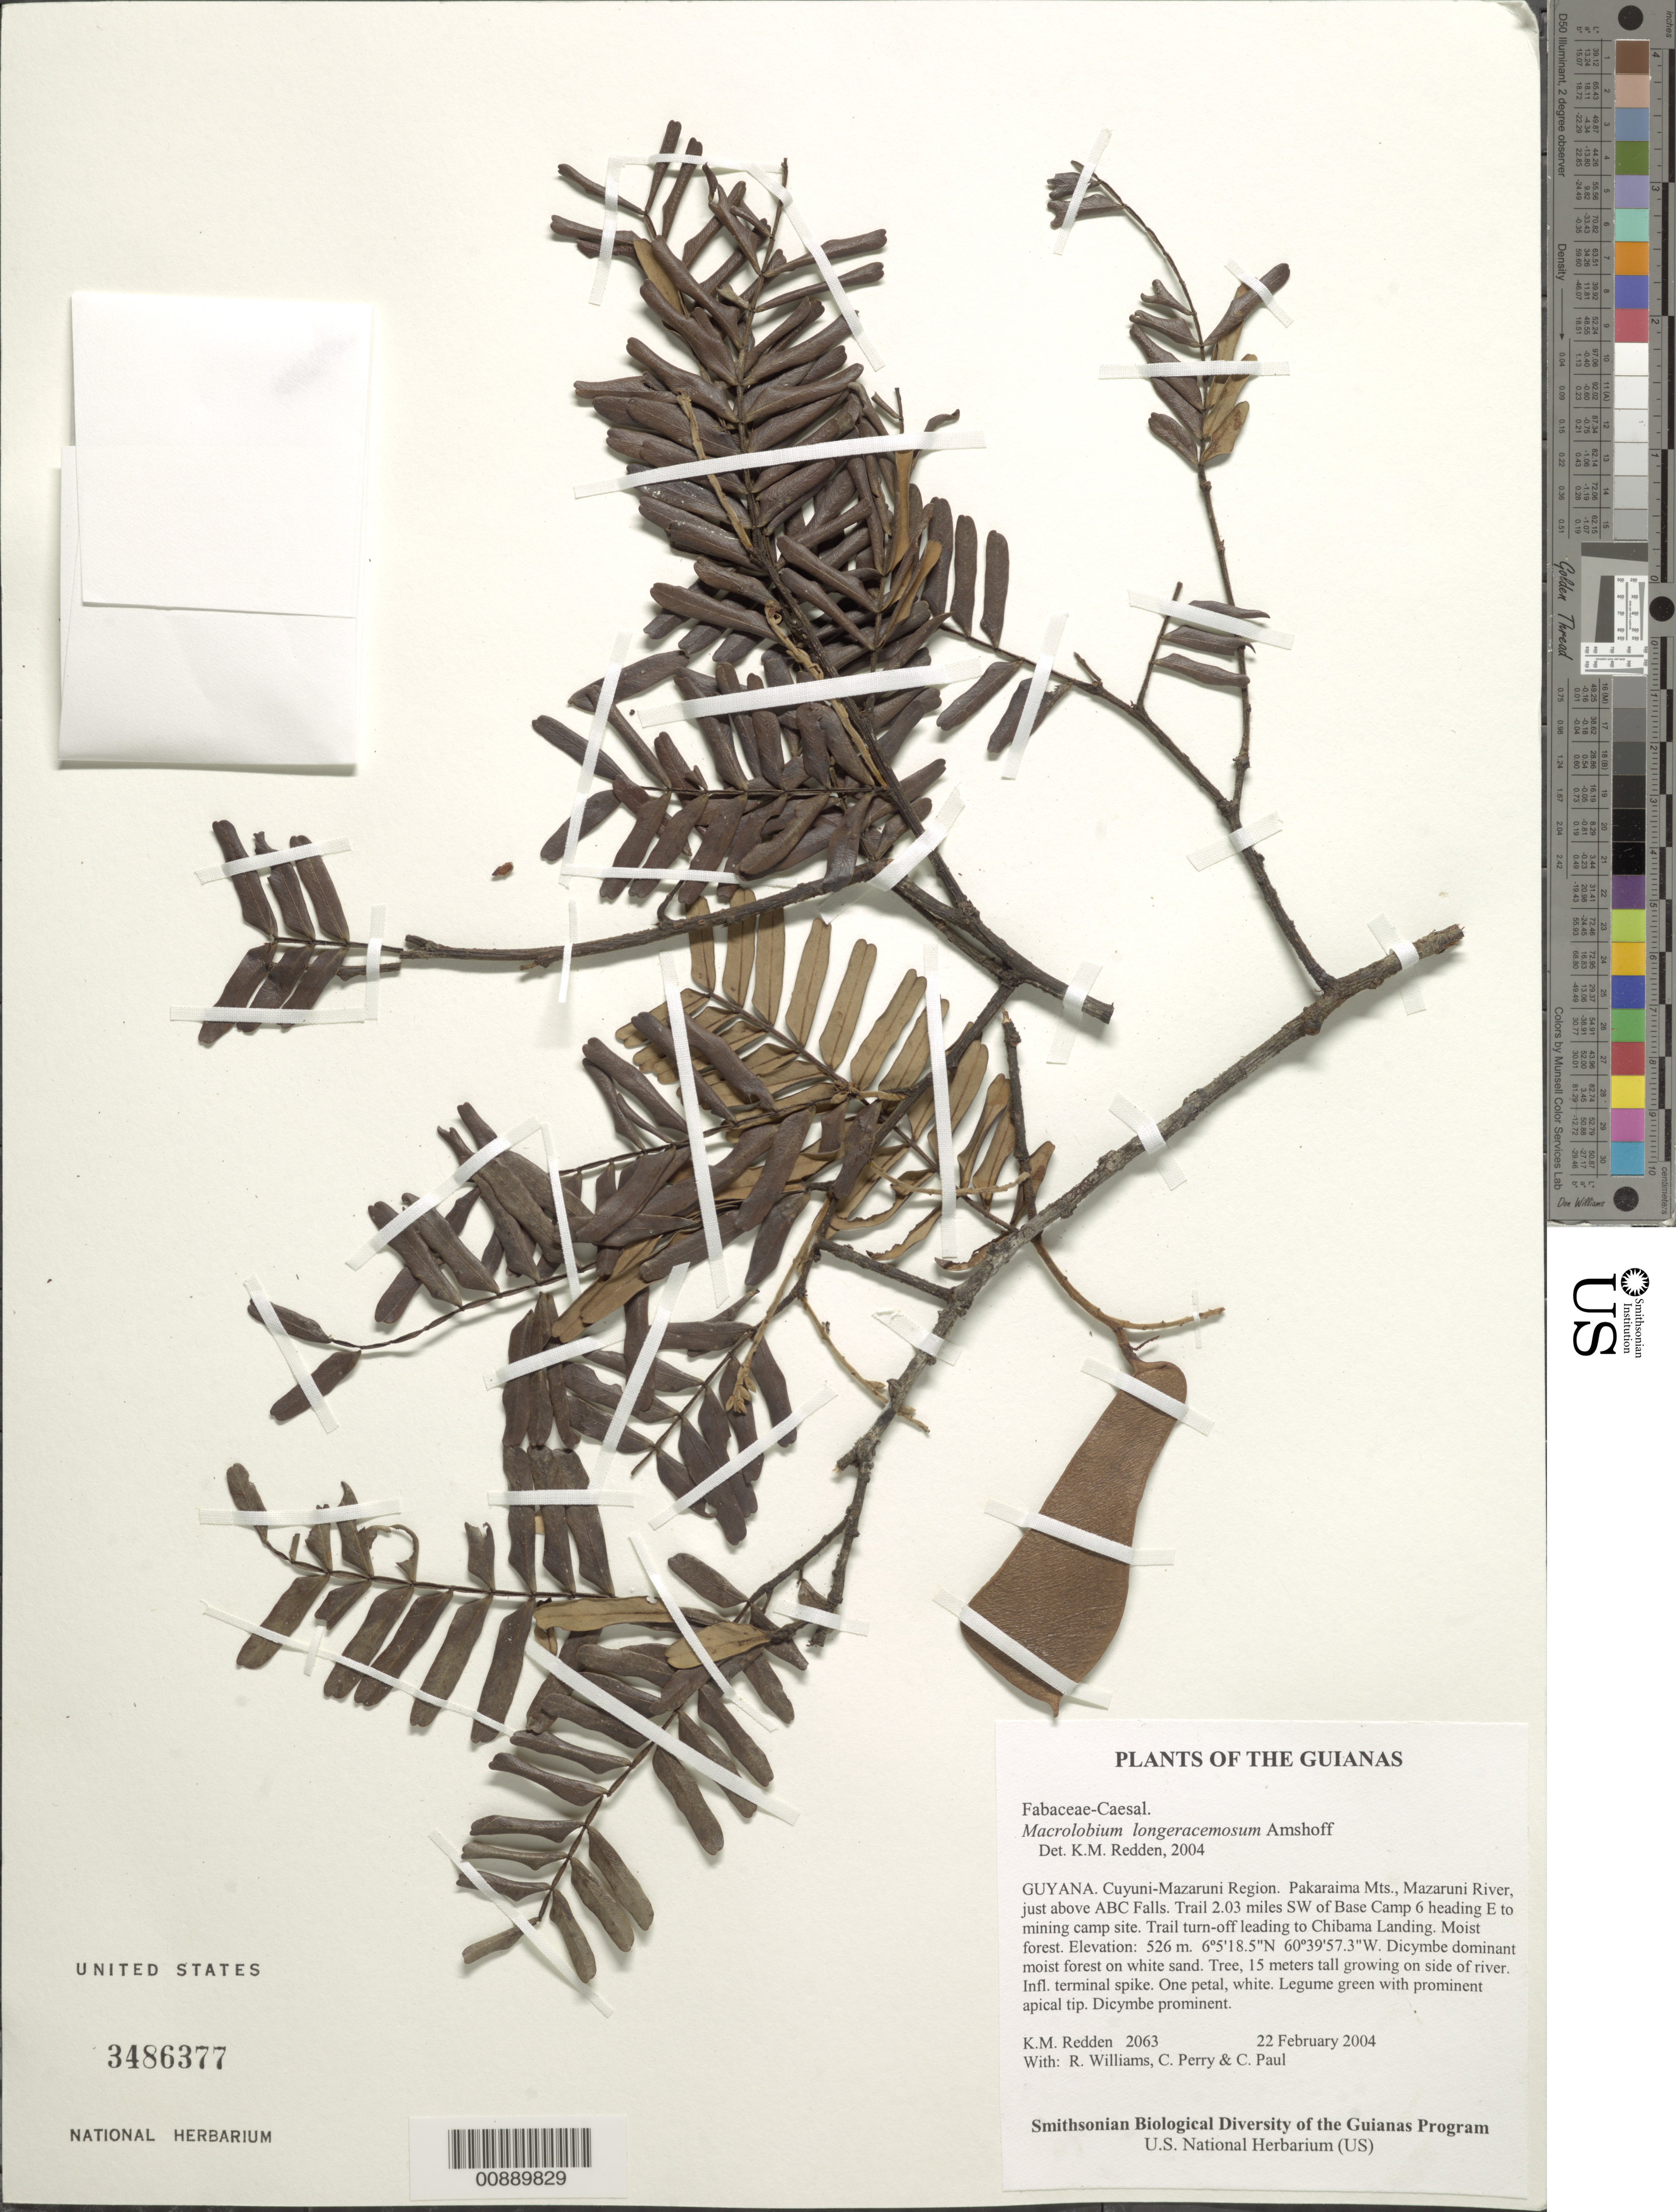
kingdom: Plantae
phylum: Tracheophyta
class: Magnoliopsida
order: Fabales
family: Fabaceae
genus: Macrolobium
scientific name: Macrolobium longeracemosum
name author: Amshoff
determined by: Redden, K. M.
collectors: K. M. Redden, R. Williams, C. Perry & C. Paul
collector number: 2063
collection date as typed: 22 February 2004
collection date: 2004-02-22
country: Guyana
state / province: Cuyuni-Mazaruni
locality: Pakaraima Mts., Mazaruni River, just above ABC Falls. Trail 2.03 miles SW of Base Camp 6 heading E to mining camp site. Trail turn-off leading to Chibama Landing. Moist forest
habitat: Dicymbe dominant moist forest on white sand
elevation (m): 526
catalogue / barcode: US 3486377